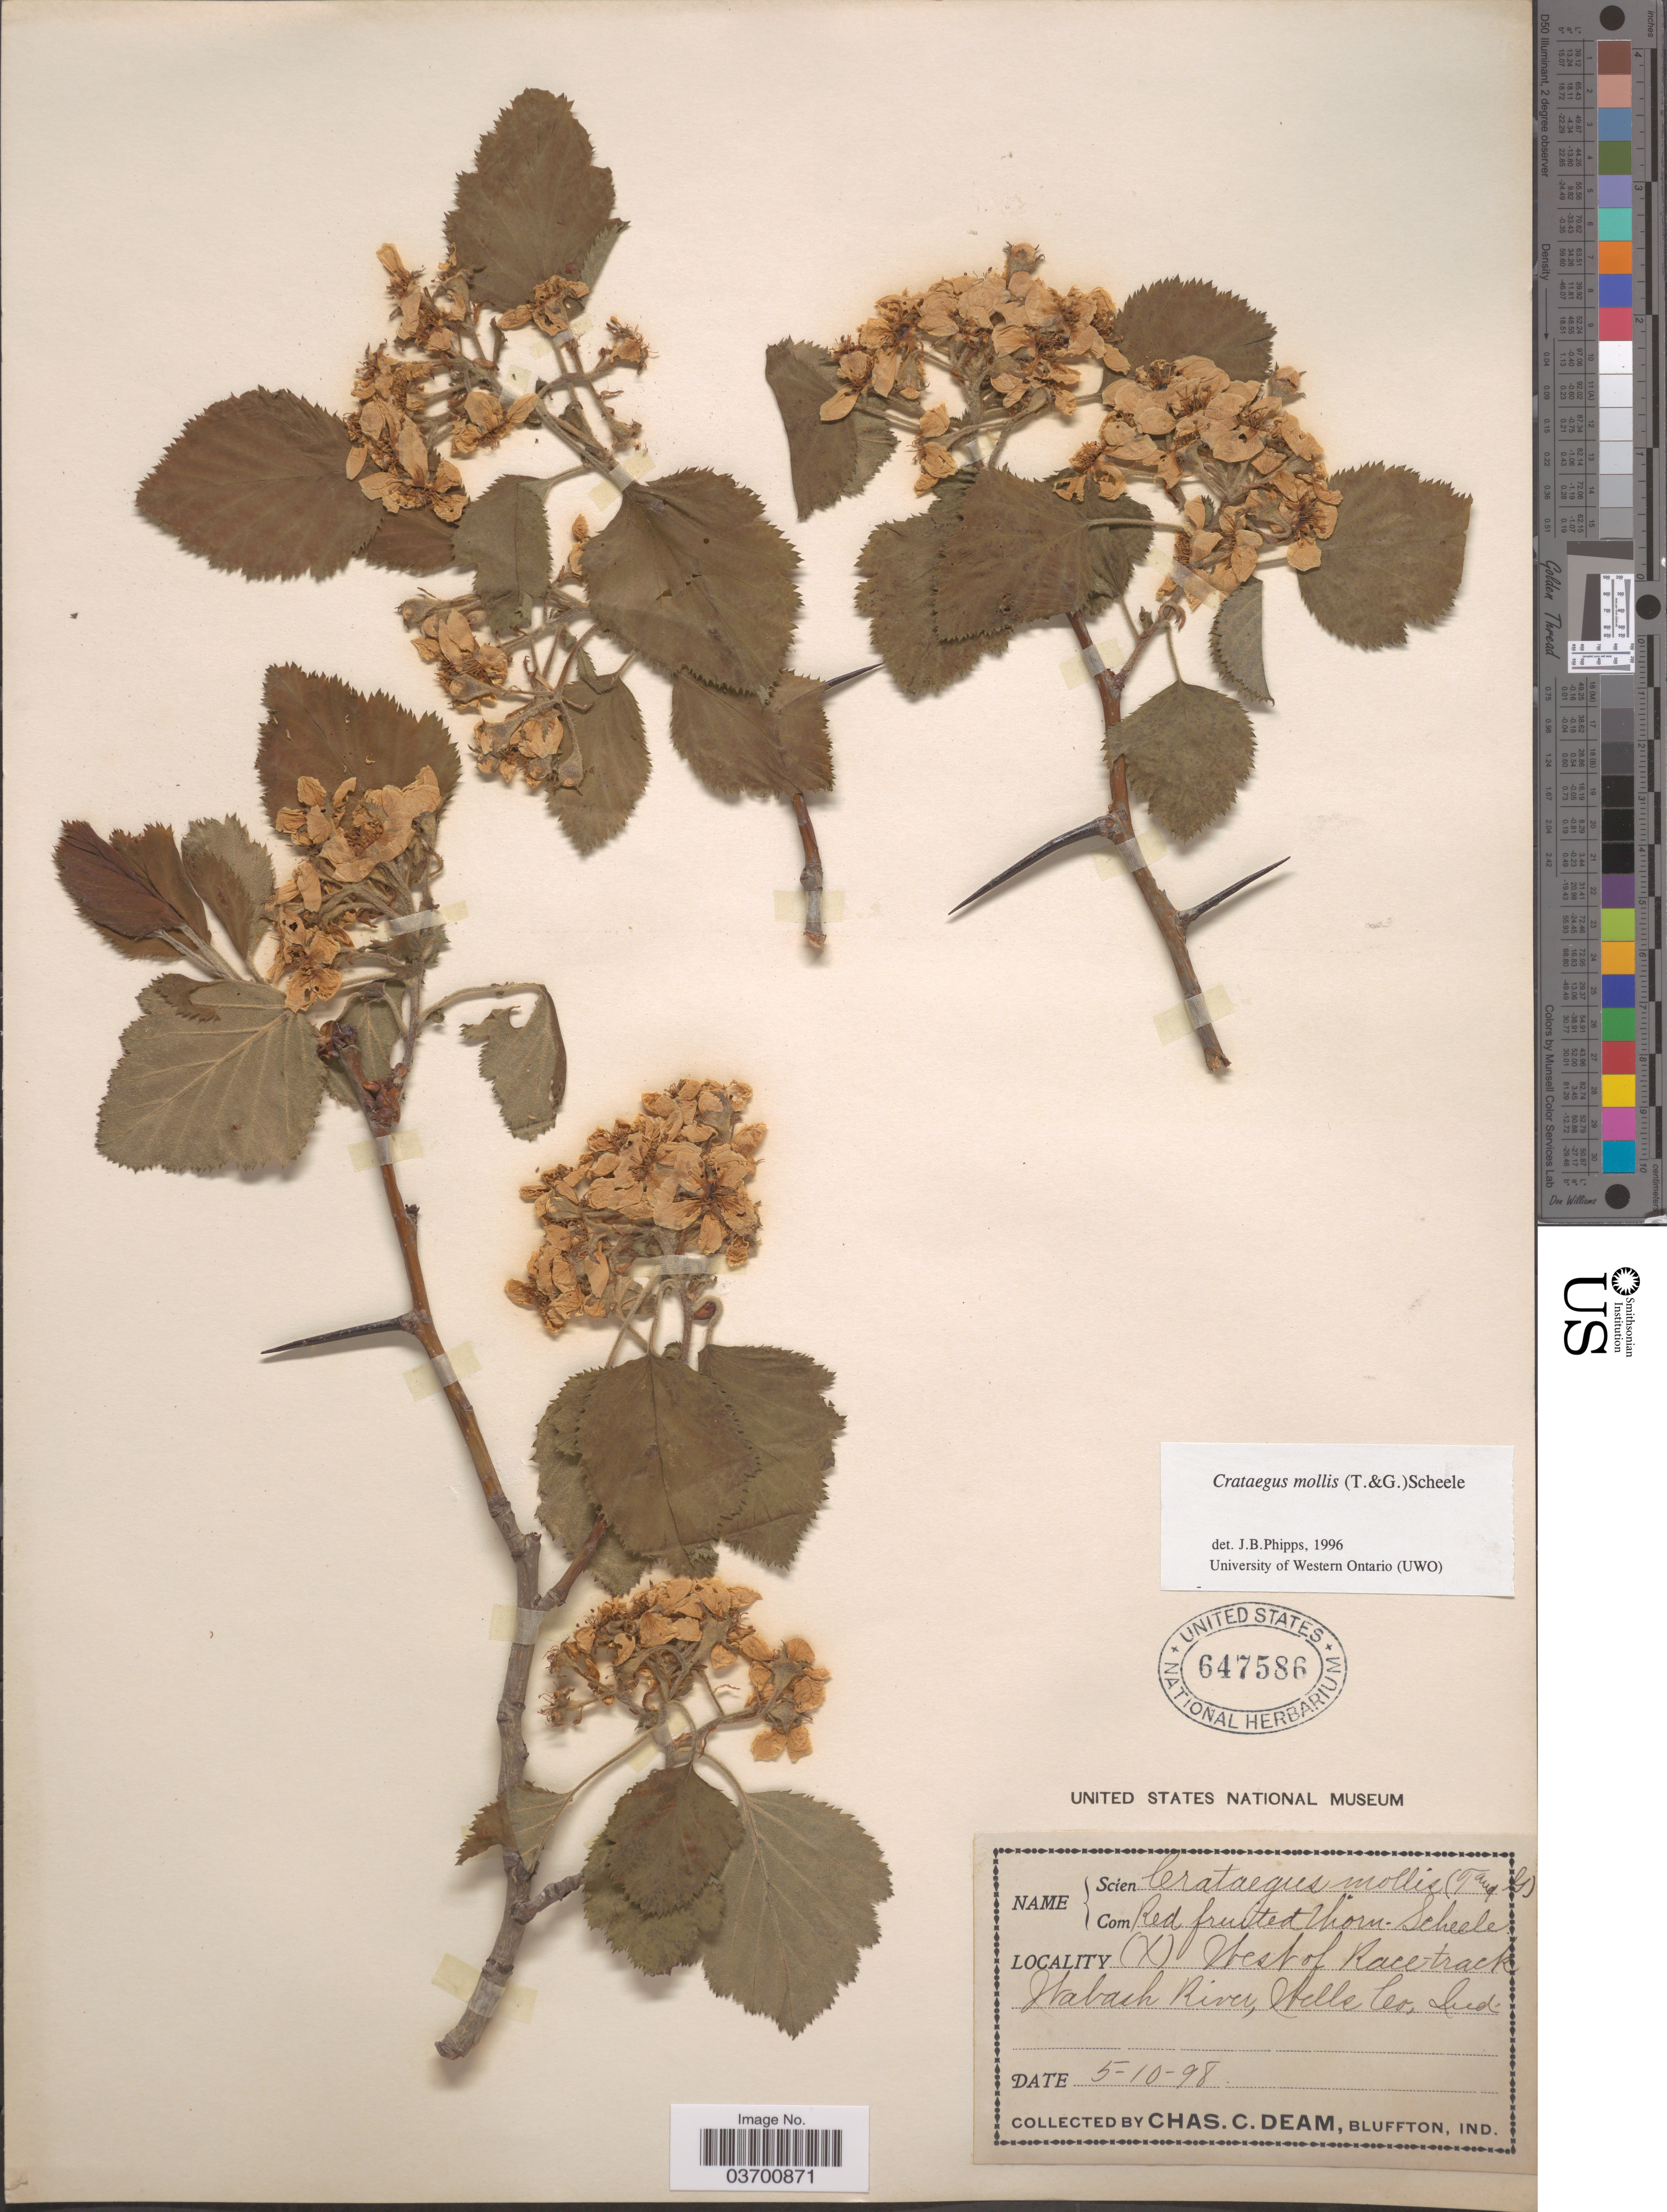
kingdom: Plantae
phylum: Tracheophyta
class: Magnoliopsida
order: Rosales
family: Rosaceae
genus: Crataegus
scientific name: Crataegus mollis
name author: (Torr. & A. Gray) Scheele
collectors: C. C. Deam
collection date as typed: Transcribed d/m/y: 10/5/98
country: United States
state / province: Indiana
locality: West of Race-track Wabach River, Welle Co.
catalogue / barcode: US 647586